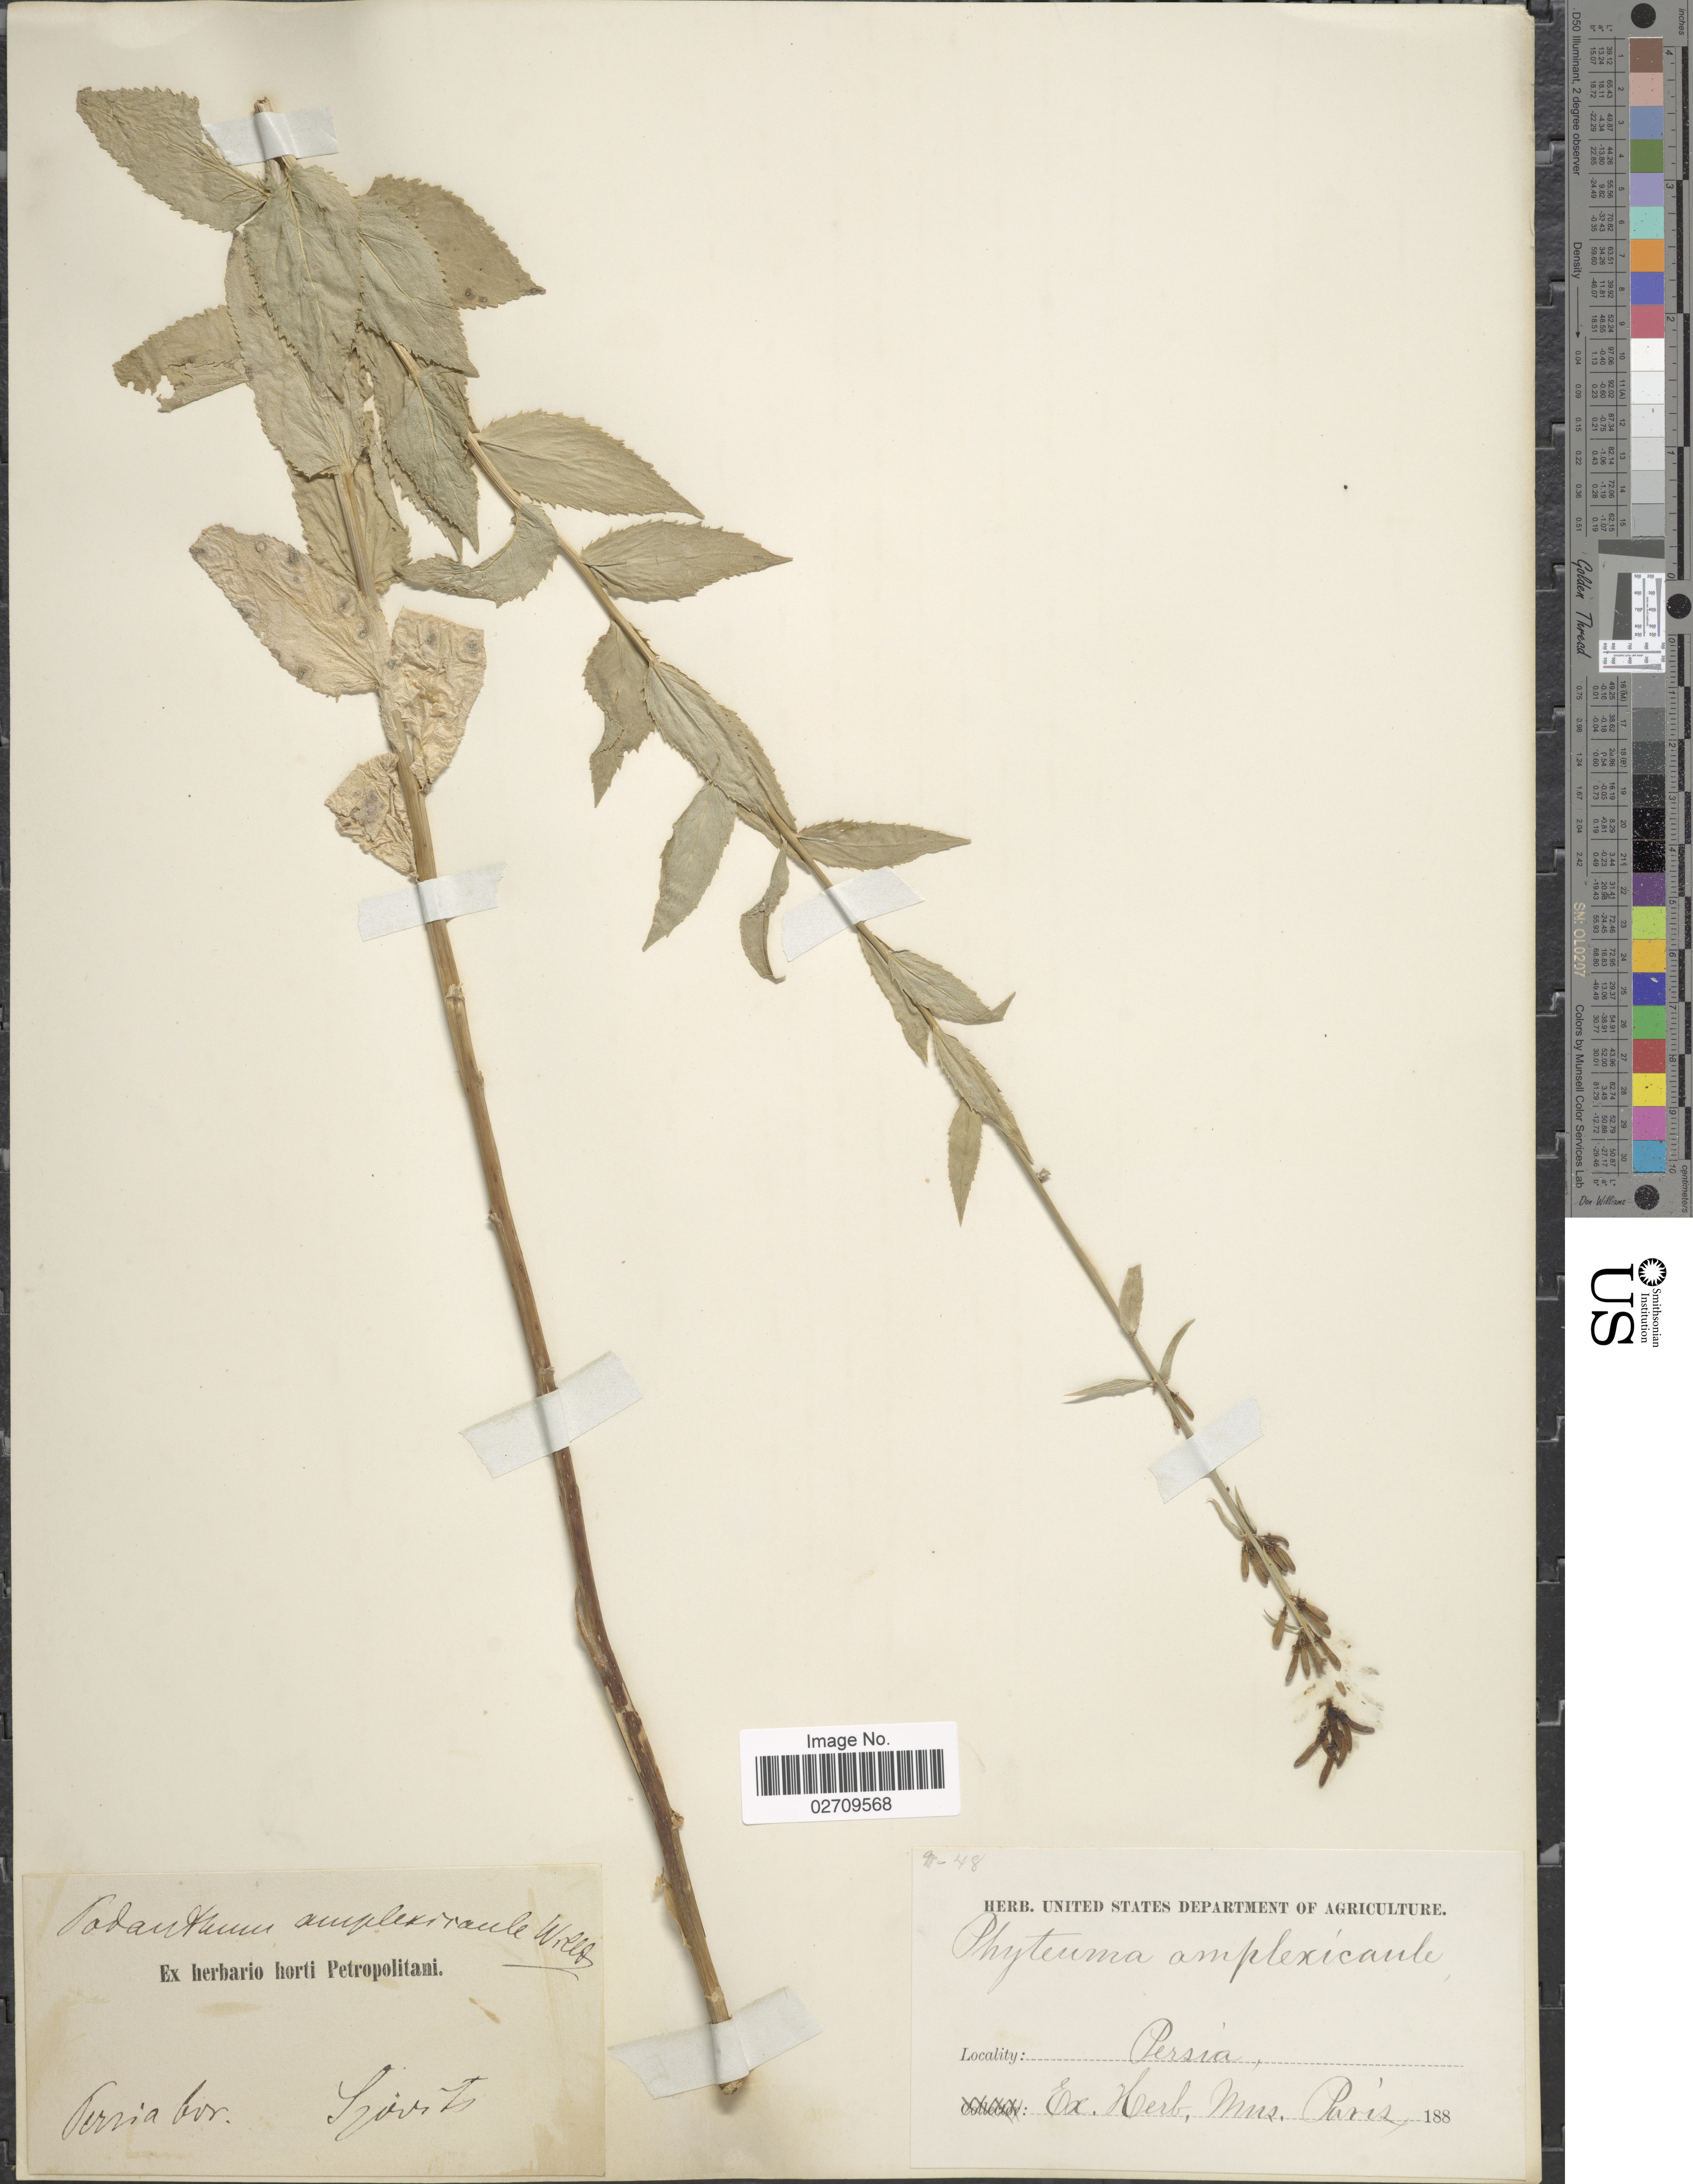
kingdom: Plantae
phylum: Tracheophyta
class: Magnoliopsida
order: Asterales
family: Campanulaceae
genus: Asyneuma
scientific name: Asyneuma amplexicaule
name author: (Willd.) Hand.-Mazz.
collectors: Szovits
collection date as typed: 188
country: Iran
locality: Persia bor.